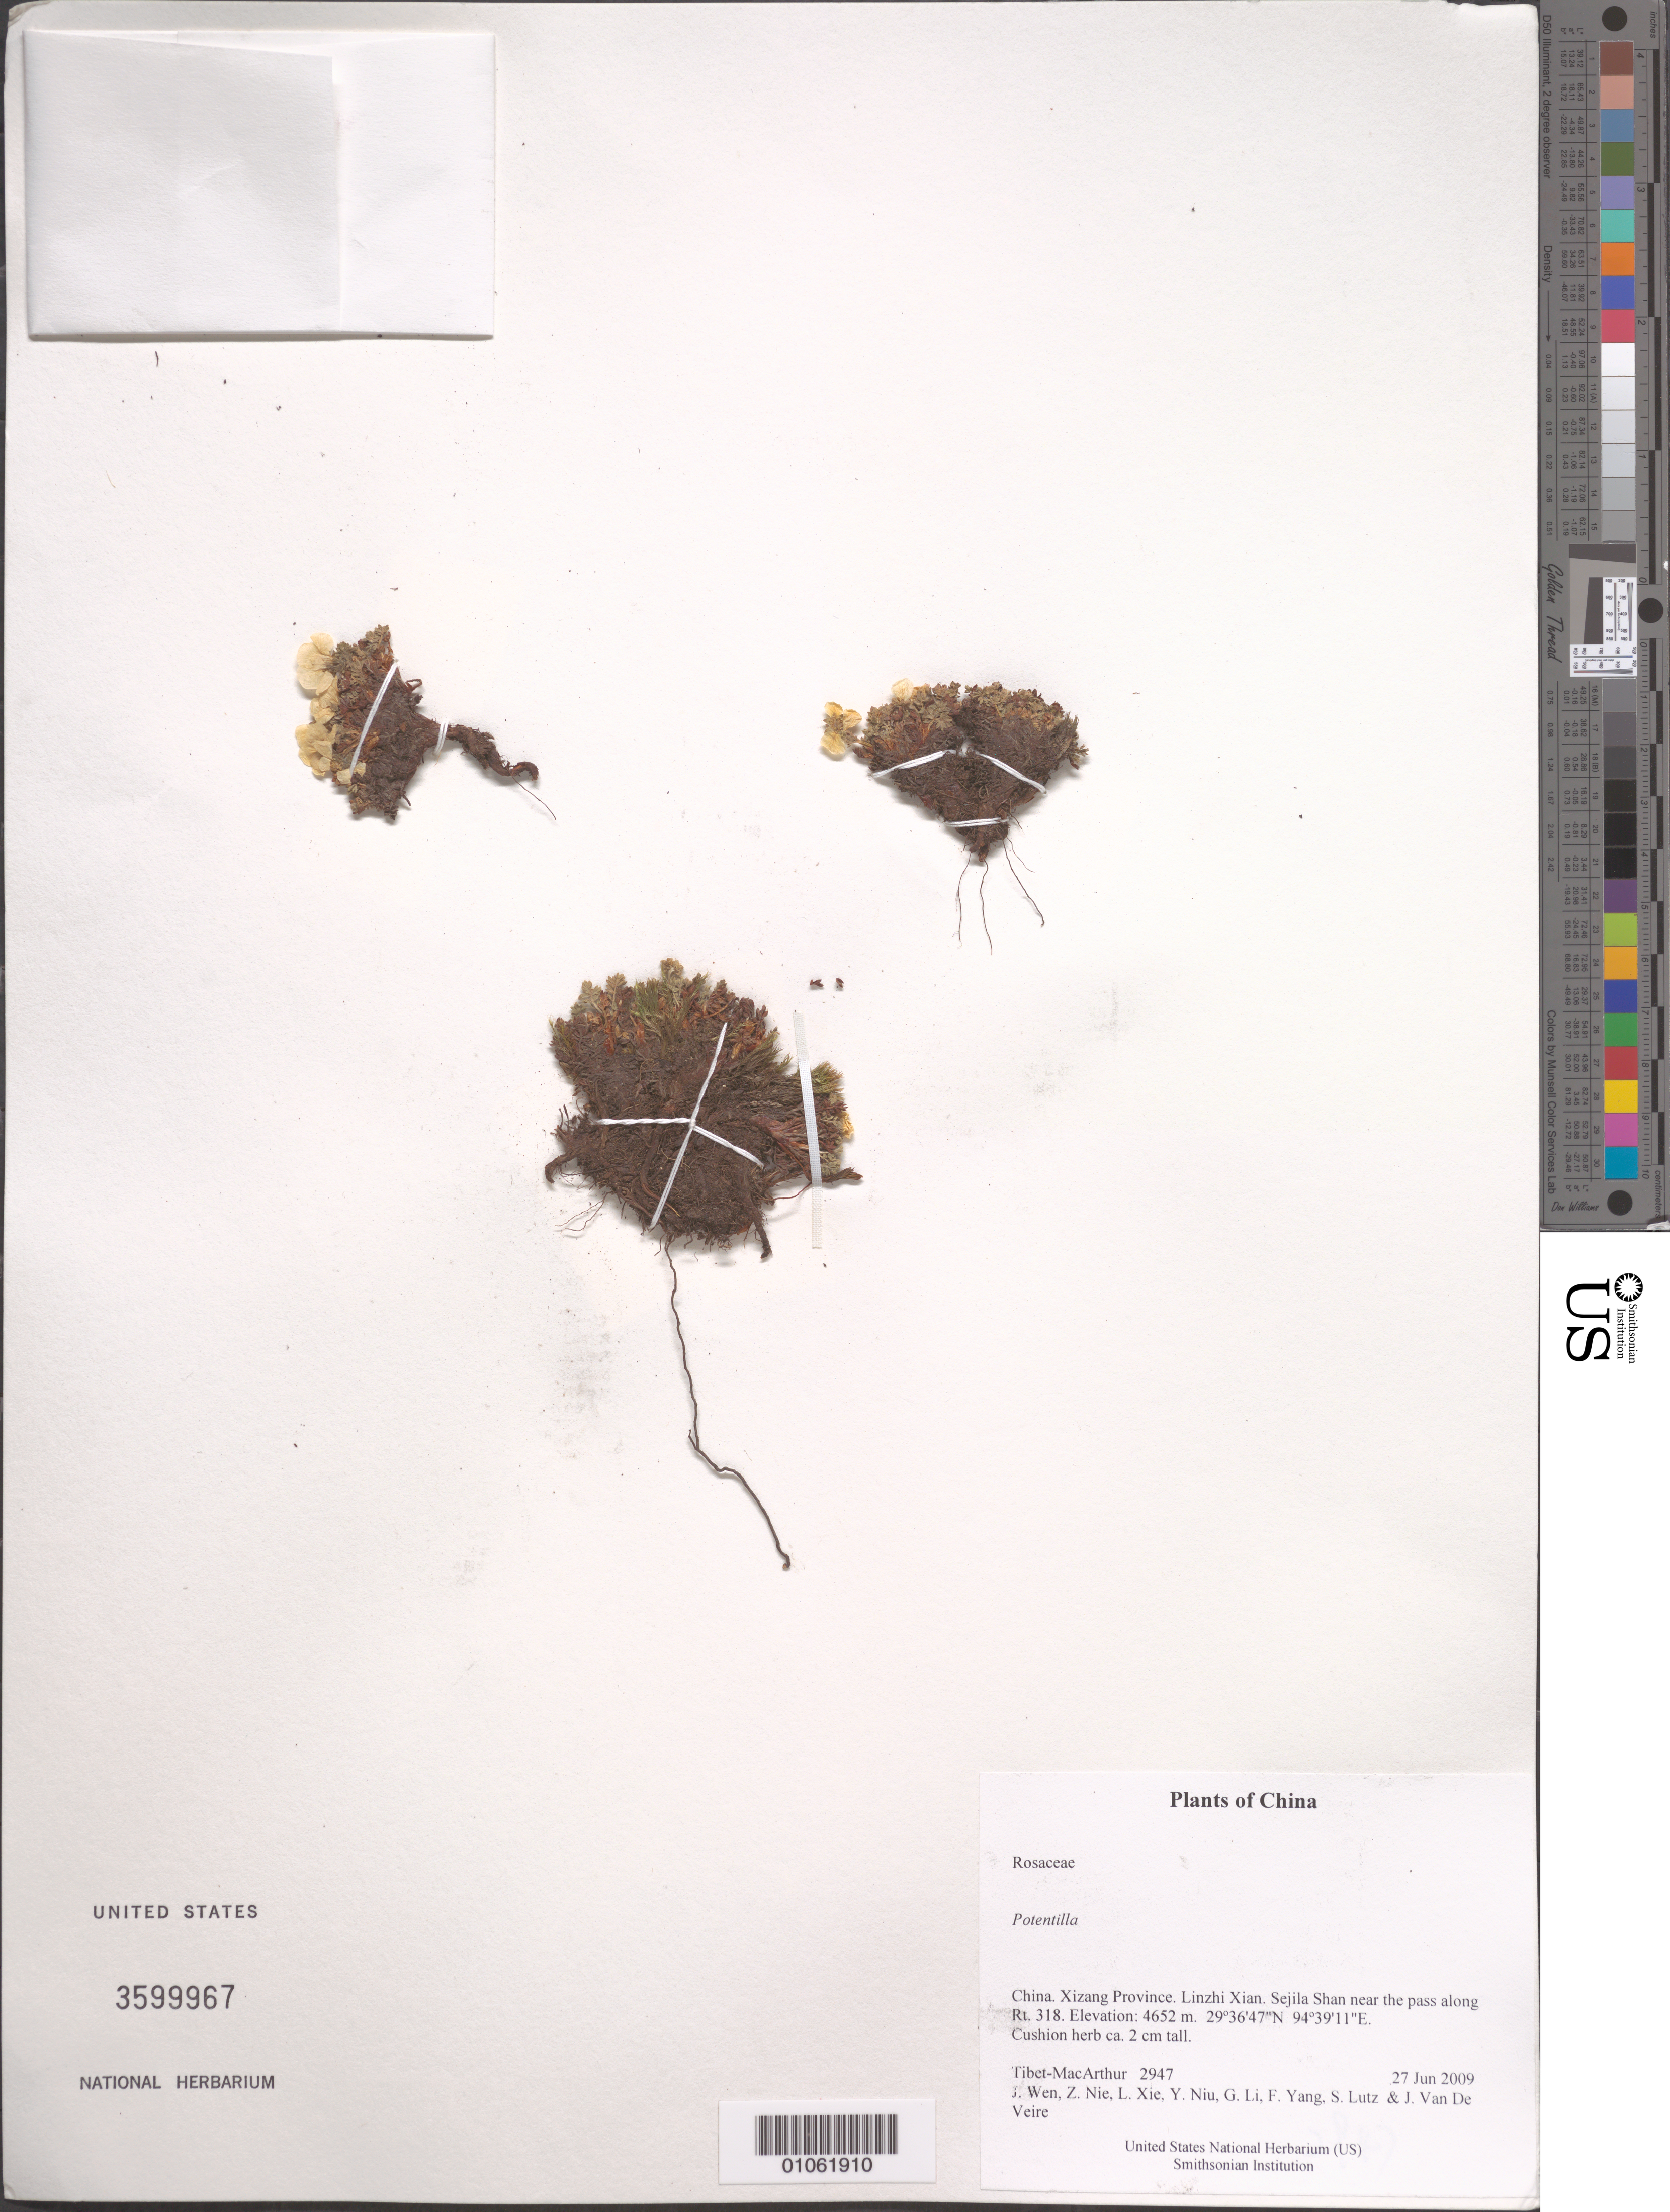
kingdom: Plantae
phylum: Tracheophyta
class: Magnoliopsida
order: Rosales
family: Rosaceae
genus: Potentilla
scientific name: Potentilla sp.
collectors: Tibet-MacArthur, J. Wen, Z. Nie, L. Xie, Y. Niu, G. Li, F. Yang, S. Lutz & J. Van De Veire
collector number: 2947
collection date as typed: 27 Jun 2009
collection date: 2009-06-27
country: China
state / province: Xizang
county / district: Linzhi Xian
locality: Sejila Shan near the pass along Rt. 318.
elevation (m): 4652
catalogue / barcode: US 3599967